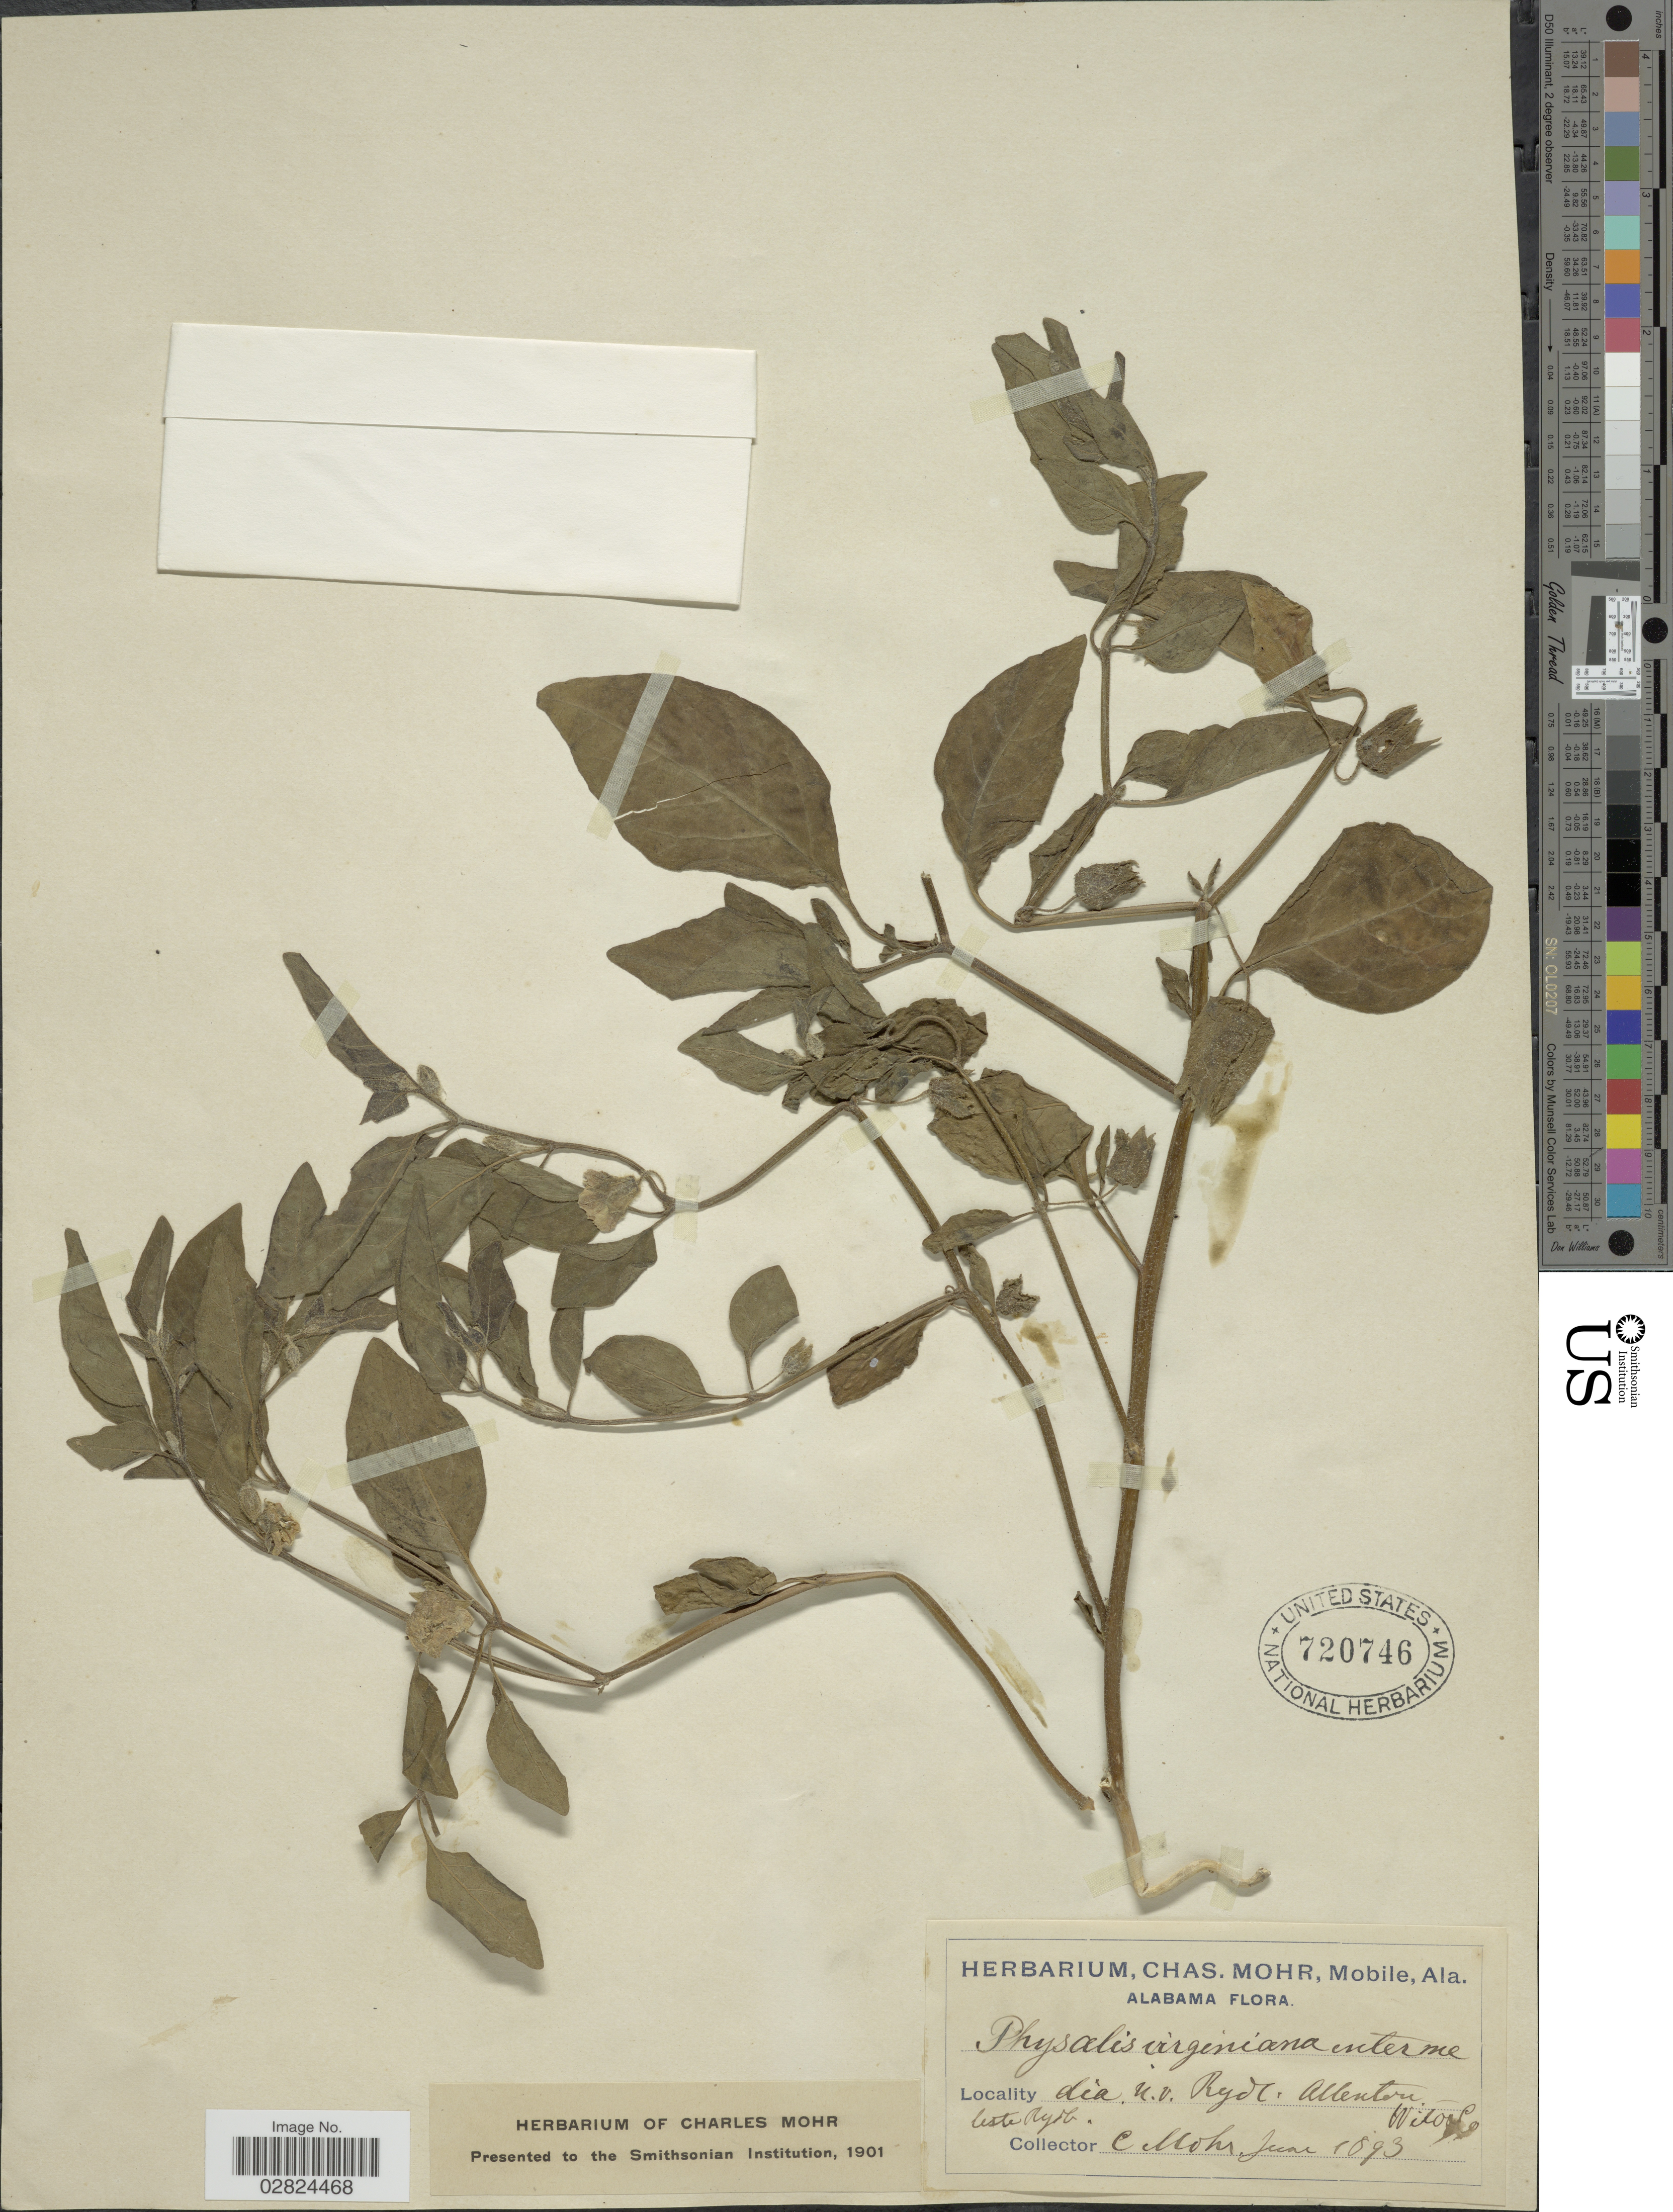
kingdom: Plantae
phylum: Tracheophyta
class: Magnoliopsida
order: Solanales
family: Solanaceae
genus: Physalis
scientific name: Physalis virginiana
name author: Mill.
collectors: Mohr, C. T. (herbarium)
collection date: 1893-06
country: United States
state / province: Alabama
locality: Allenton, Wilcox Co.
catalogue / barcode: US 720746